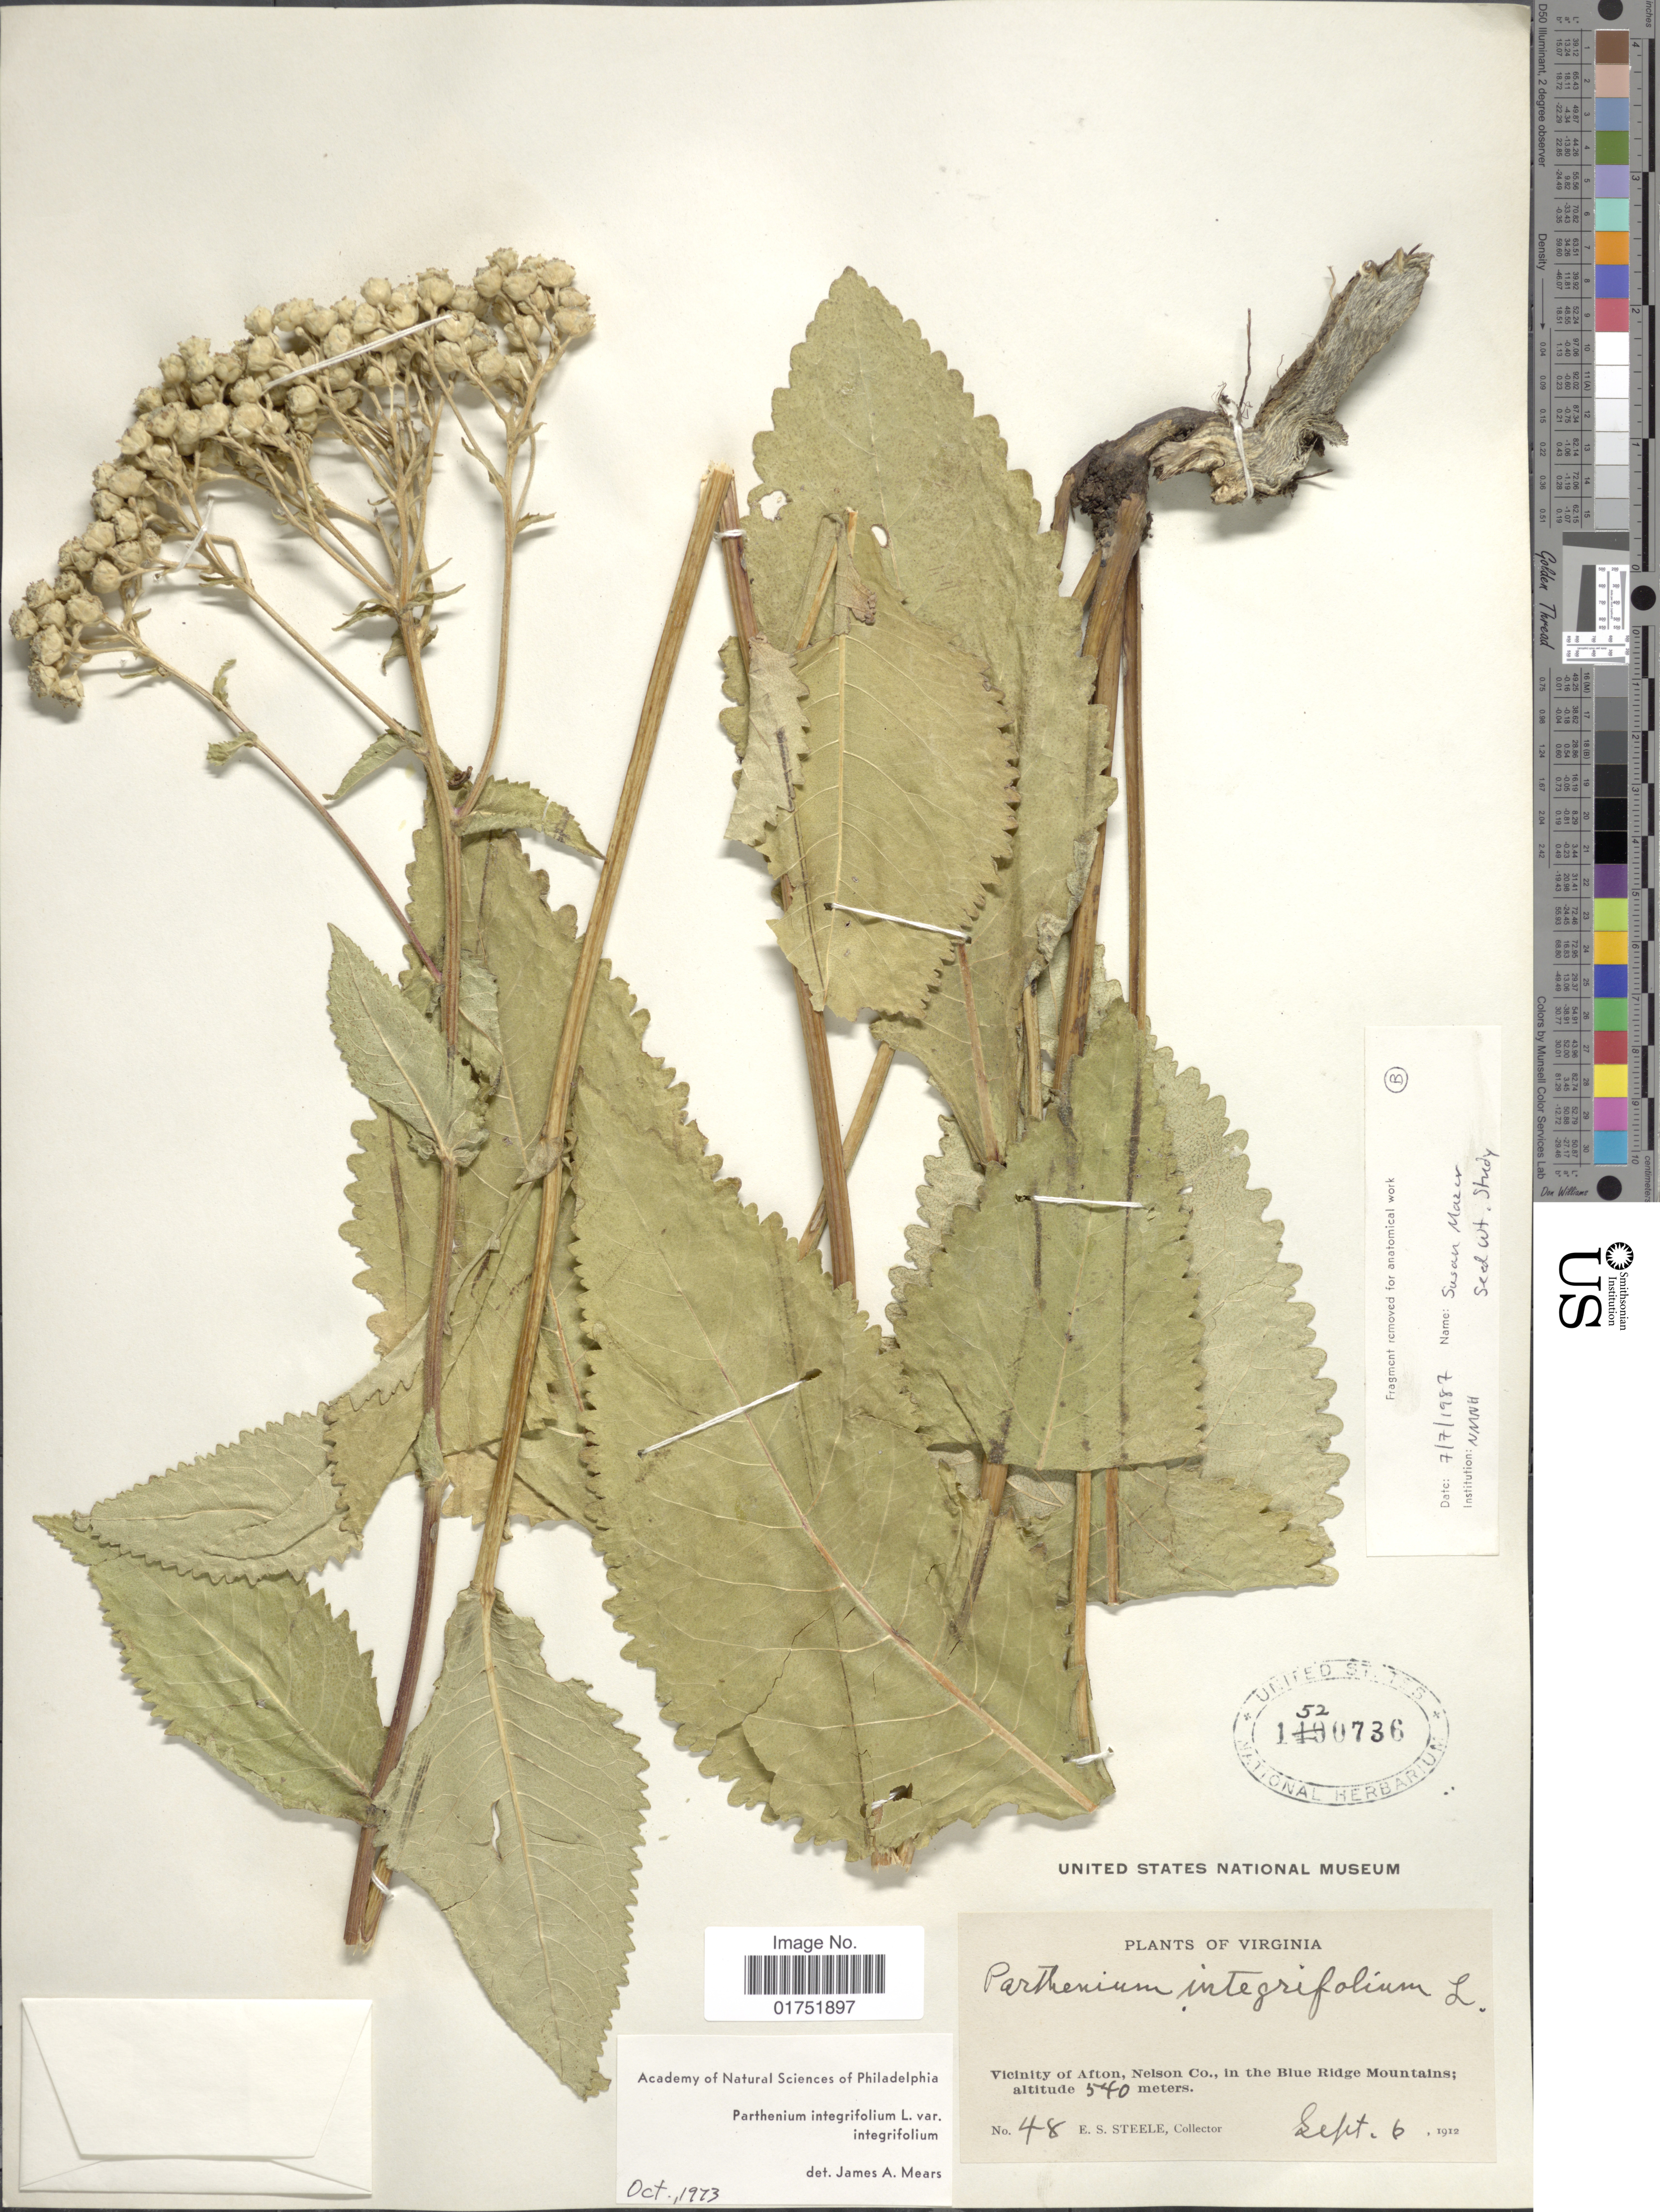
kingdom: Plantae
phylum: Tracheophyta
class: Magnoliopsida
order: Asterales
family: Asteraceae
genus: Parthenium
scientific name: Parthenium integrifolium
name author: L.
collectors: E. Steele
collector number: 48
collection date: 1912-09-06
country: United States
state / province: Virginia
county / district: Nelson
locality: Vicinity of Afton, Nelson Co., Blue Ridge Mountains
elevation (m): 540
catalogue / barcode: US 1520736